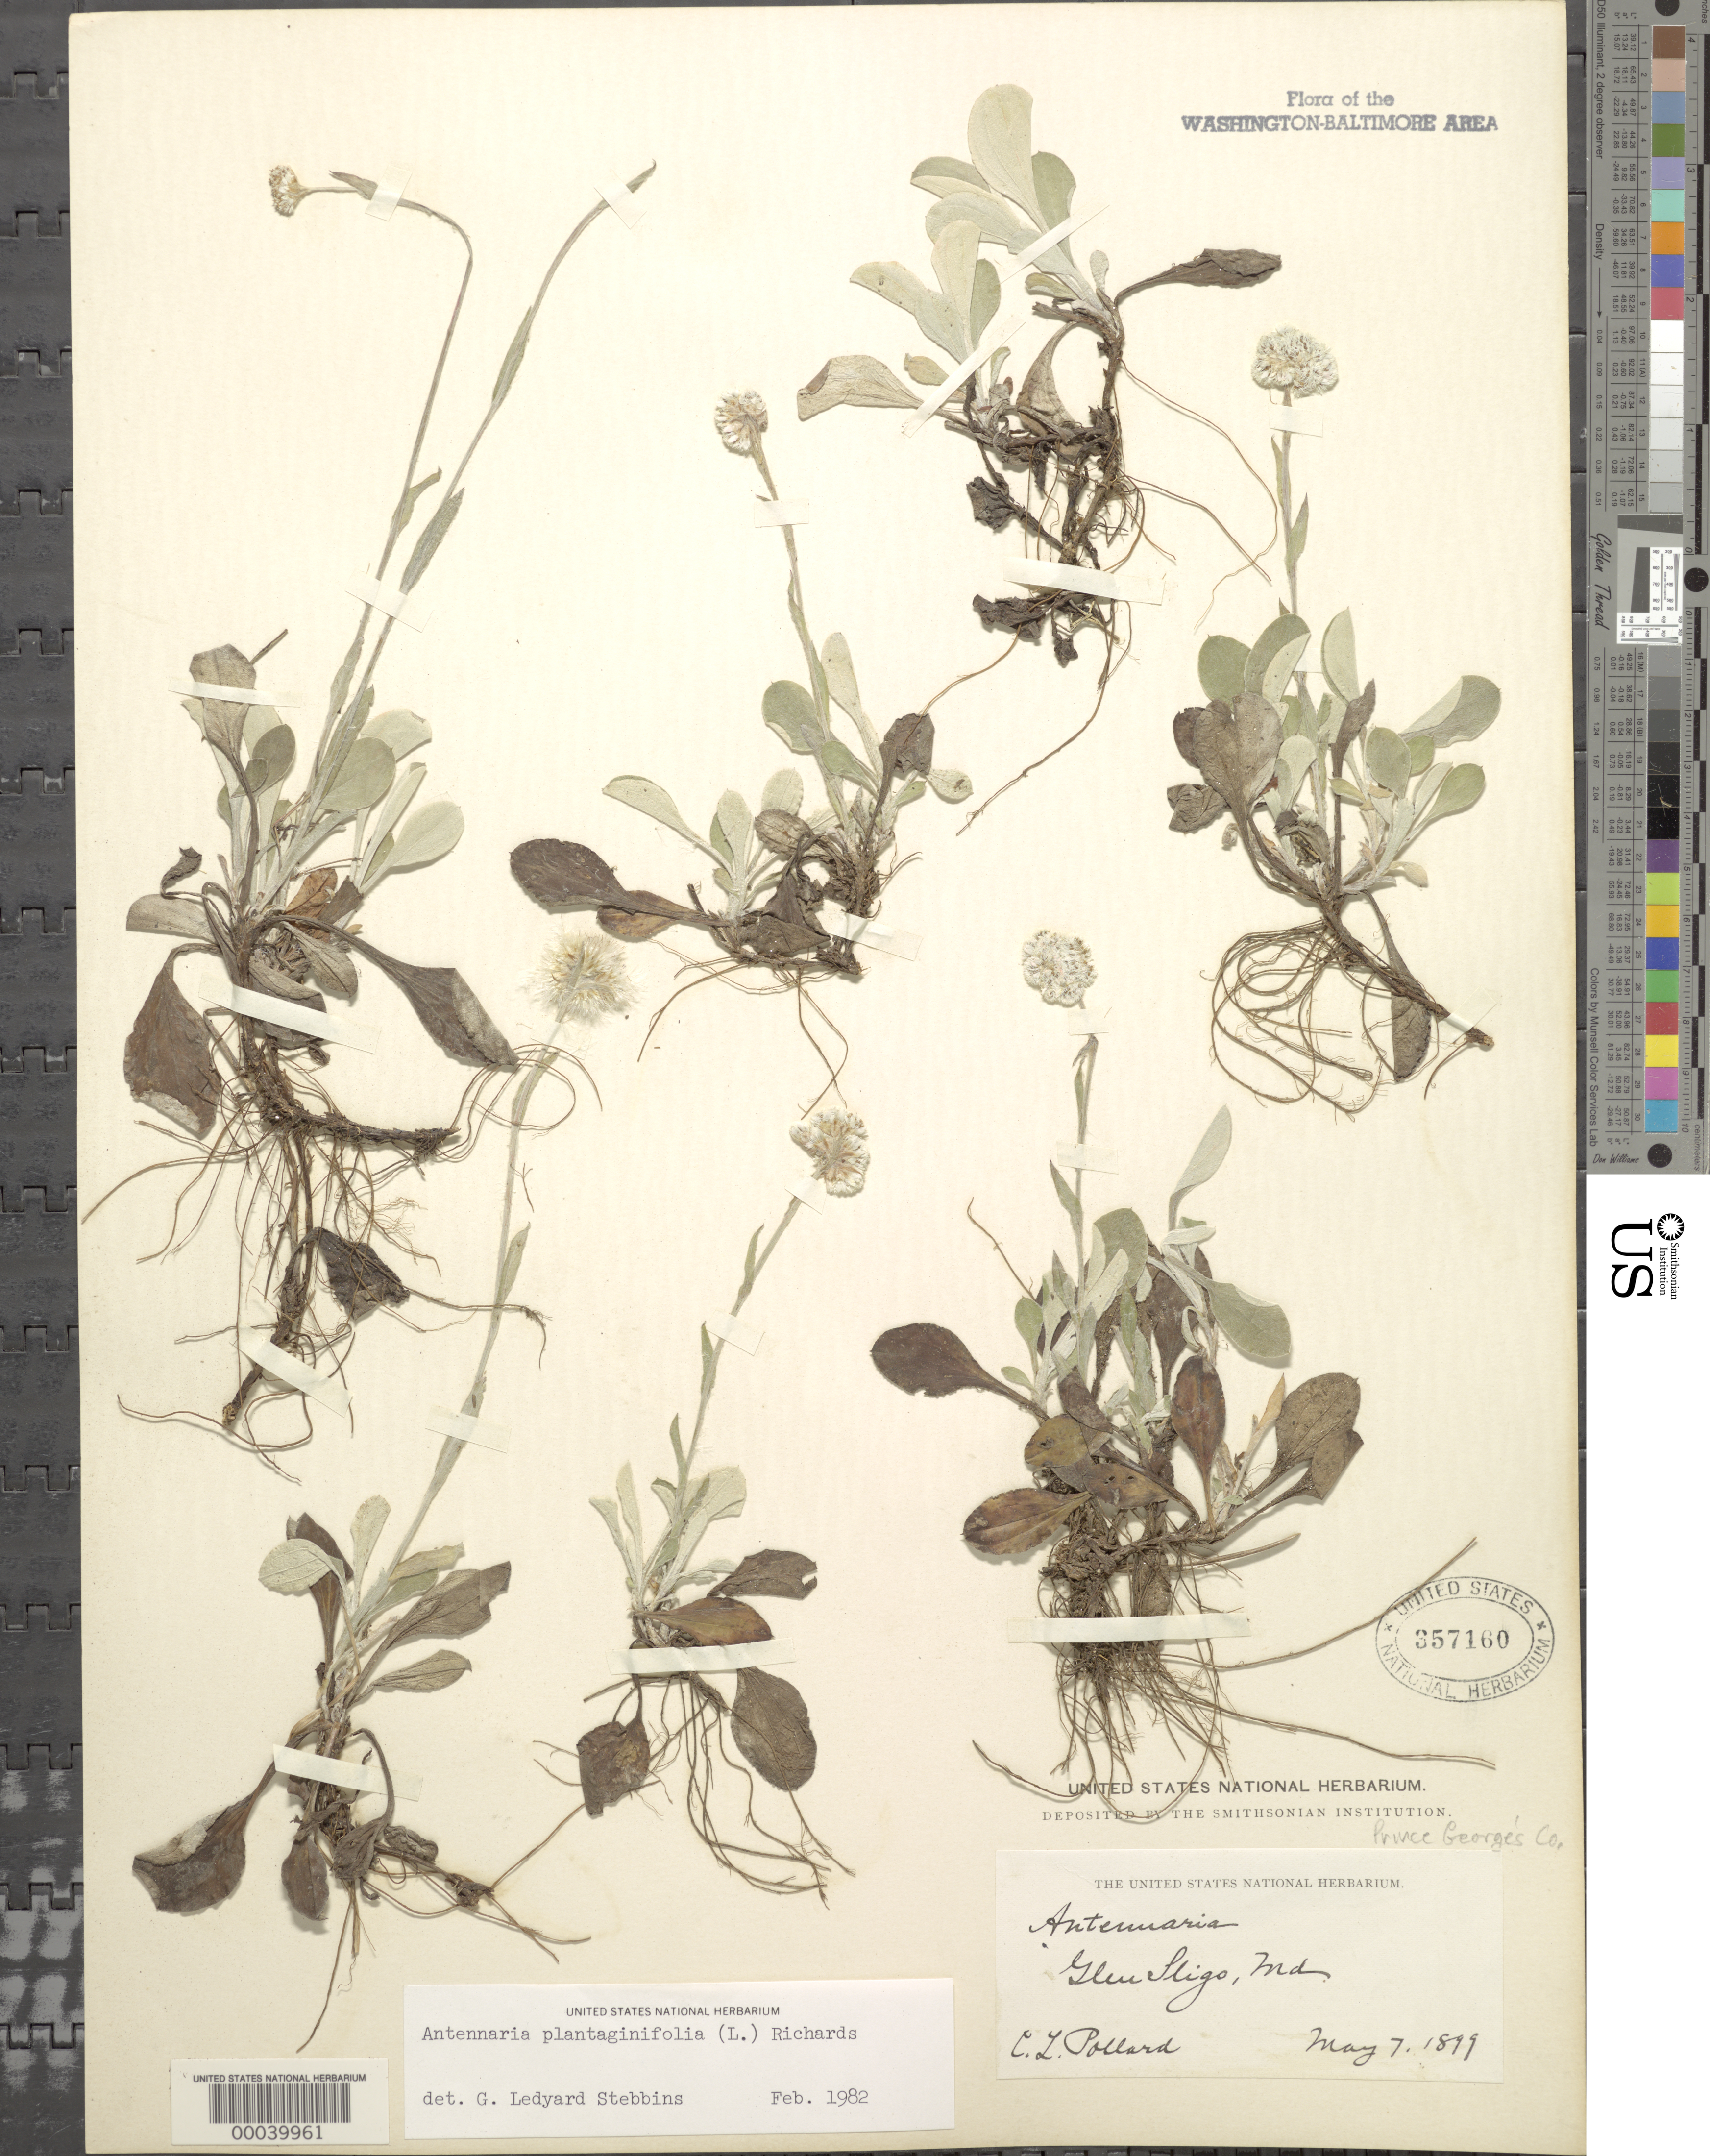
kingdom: Plantae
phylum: Tracheophyta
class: Magnoliopsida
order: Asterales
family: Asteraceae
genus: Antennaria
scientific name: Antennaria plantaginifolia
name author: (L.) Richardson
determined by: Stebbins, G. L.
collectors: C. L. Pollard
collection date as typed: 07 May 1899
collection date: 1899-05-07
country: United States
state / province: Maryland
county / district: Prince George's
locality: Glen Sligo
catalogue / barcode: US 357160